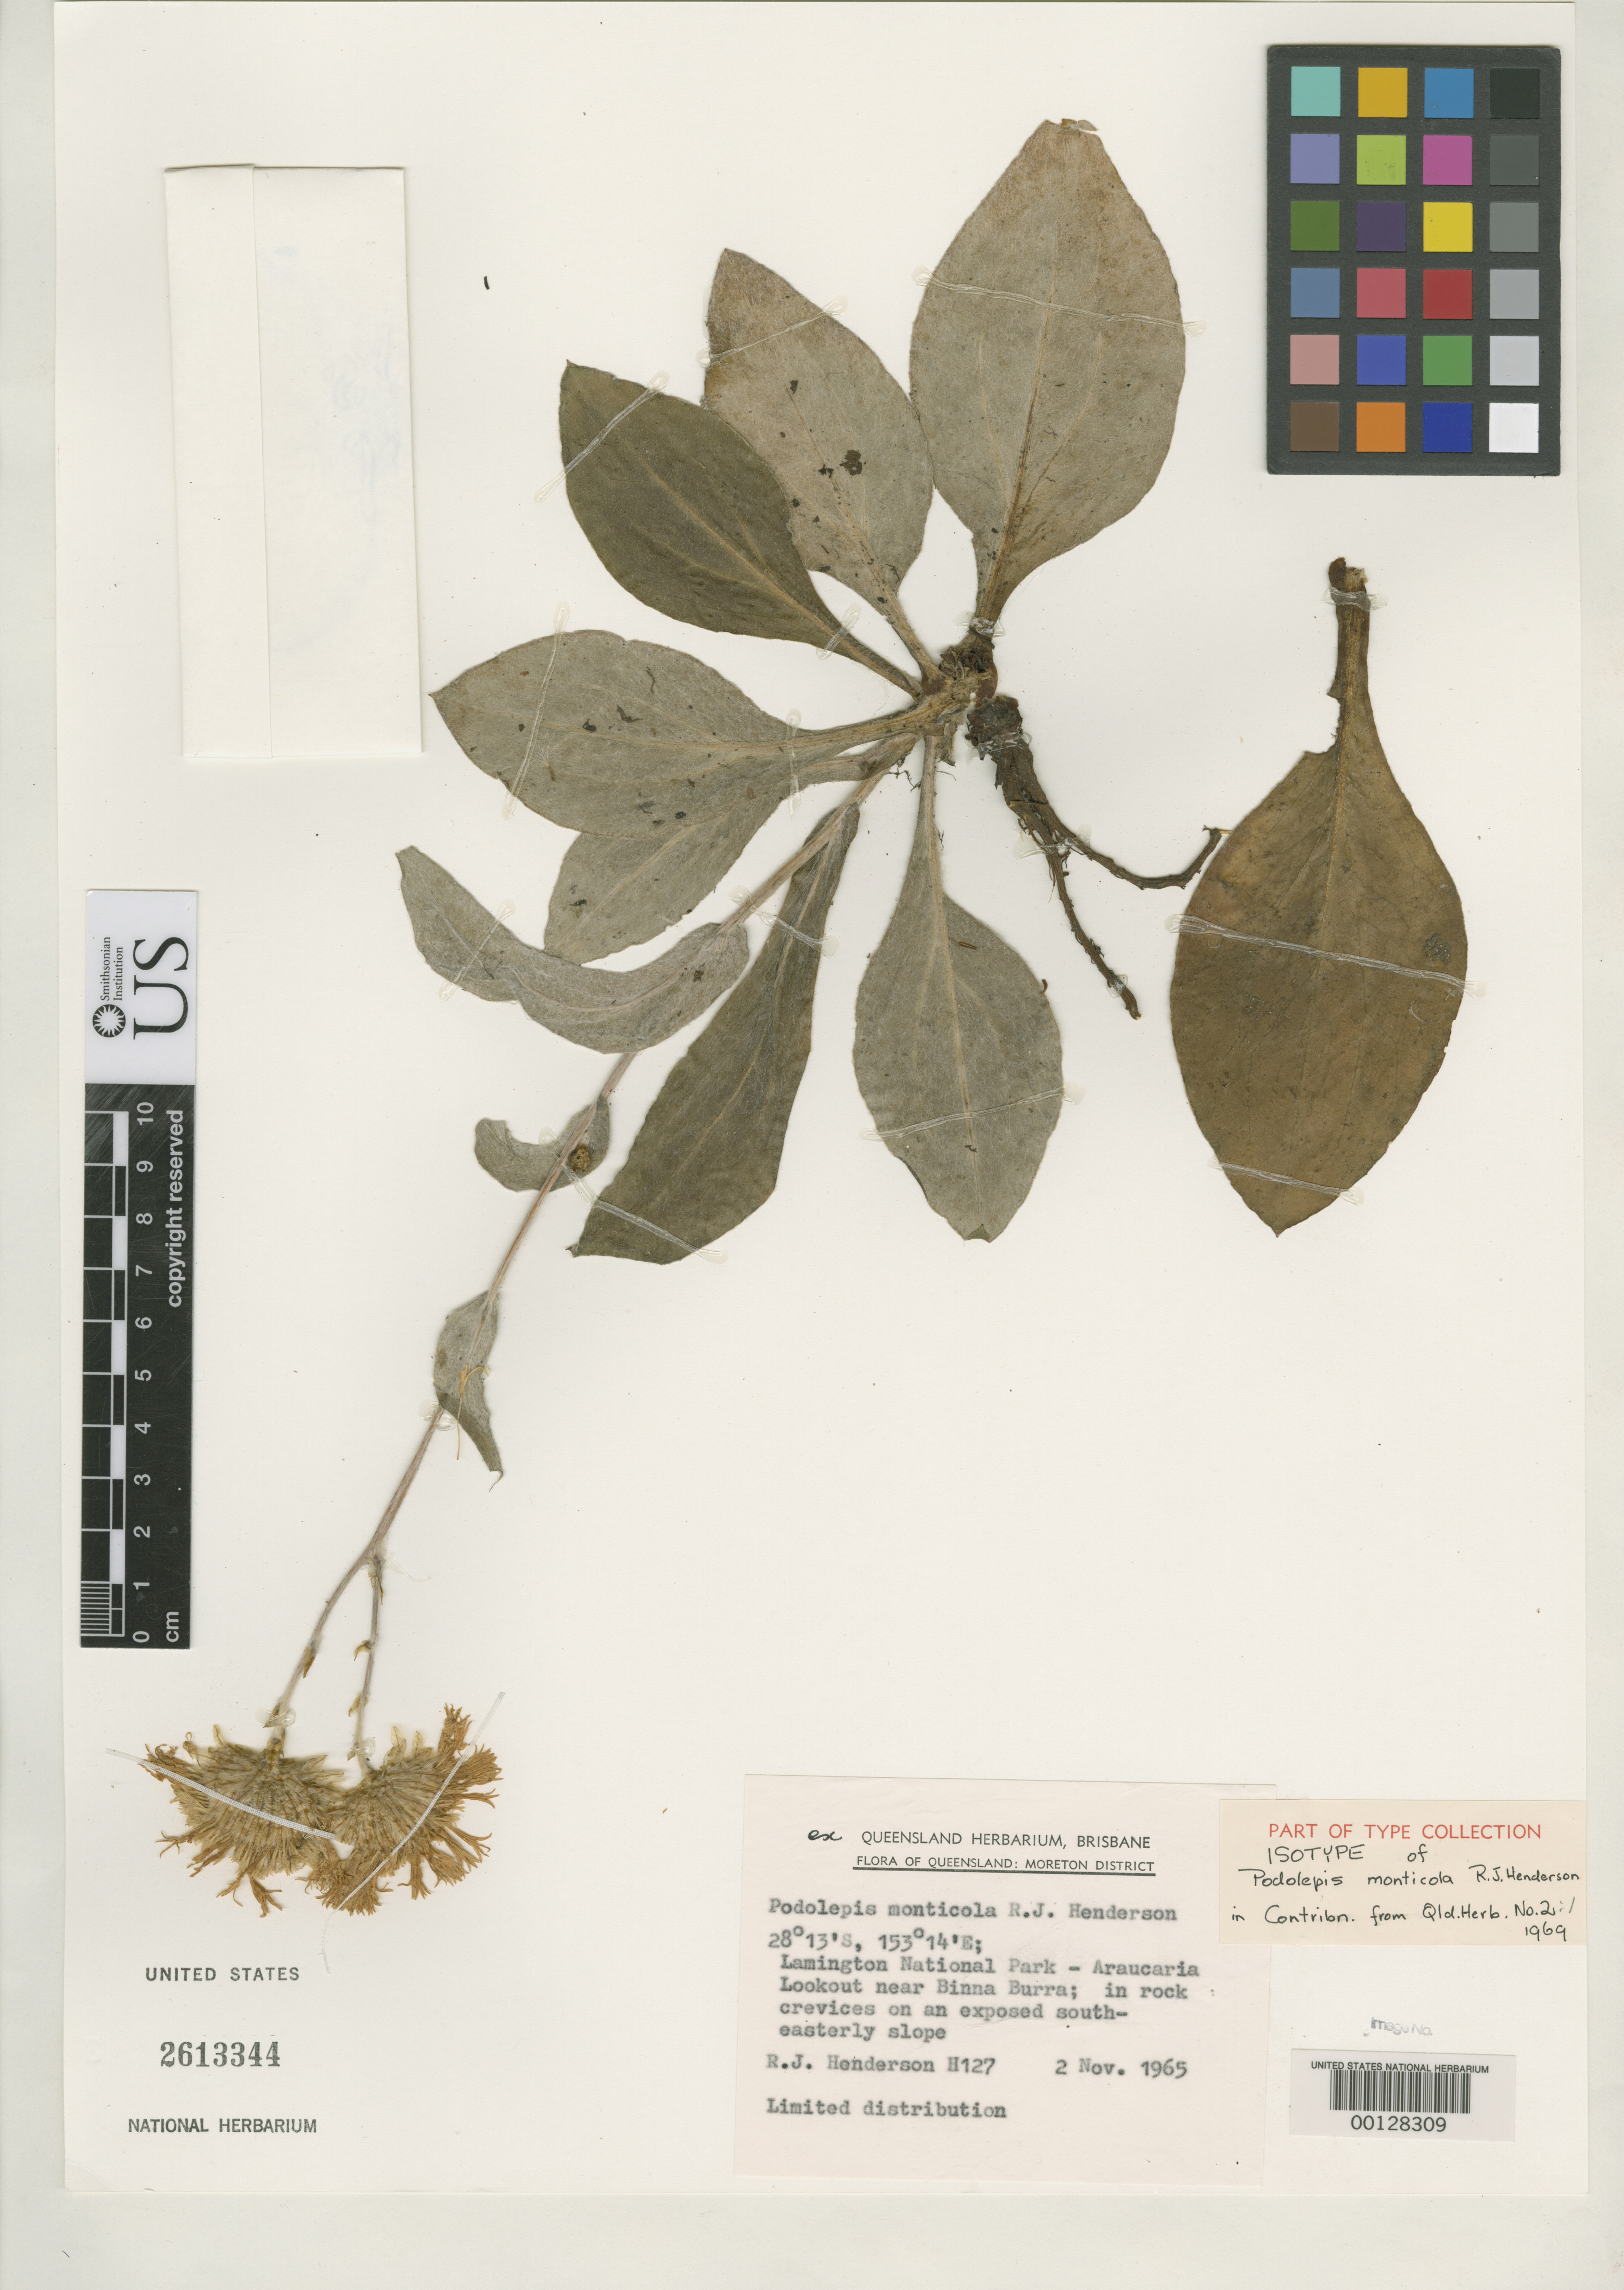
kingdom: Plantae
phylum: Tracheophyta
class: Magnoliopsida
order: Asterales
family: Asteraceae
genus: Podolepis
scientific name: Podolepis monticola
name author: R.J.F. Hend.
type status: Isotype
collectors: R. J. F. Henderson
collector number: H 127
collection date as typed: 02 Nov 1965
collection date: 1965-11-02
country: Australia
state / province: Queensland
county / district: Moreton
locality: Lamington National Park.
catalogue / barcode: US 2613344